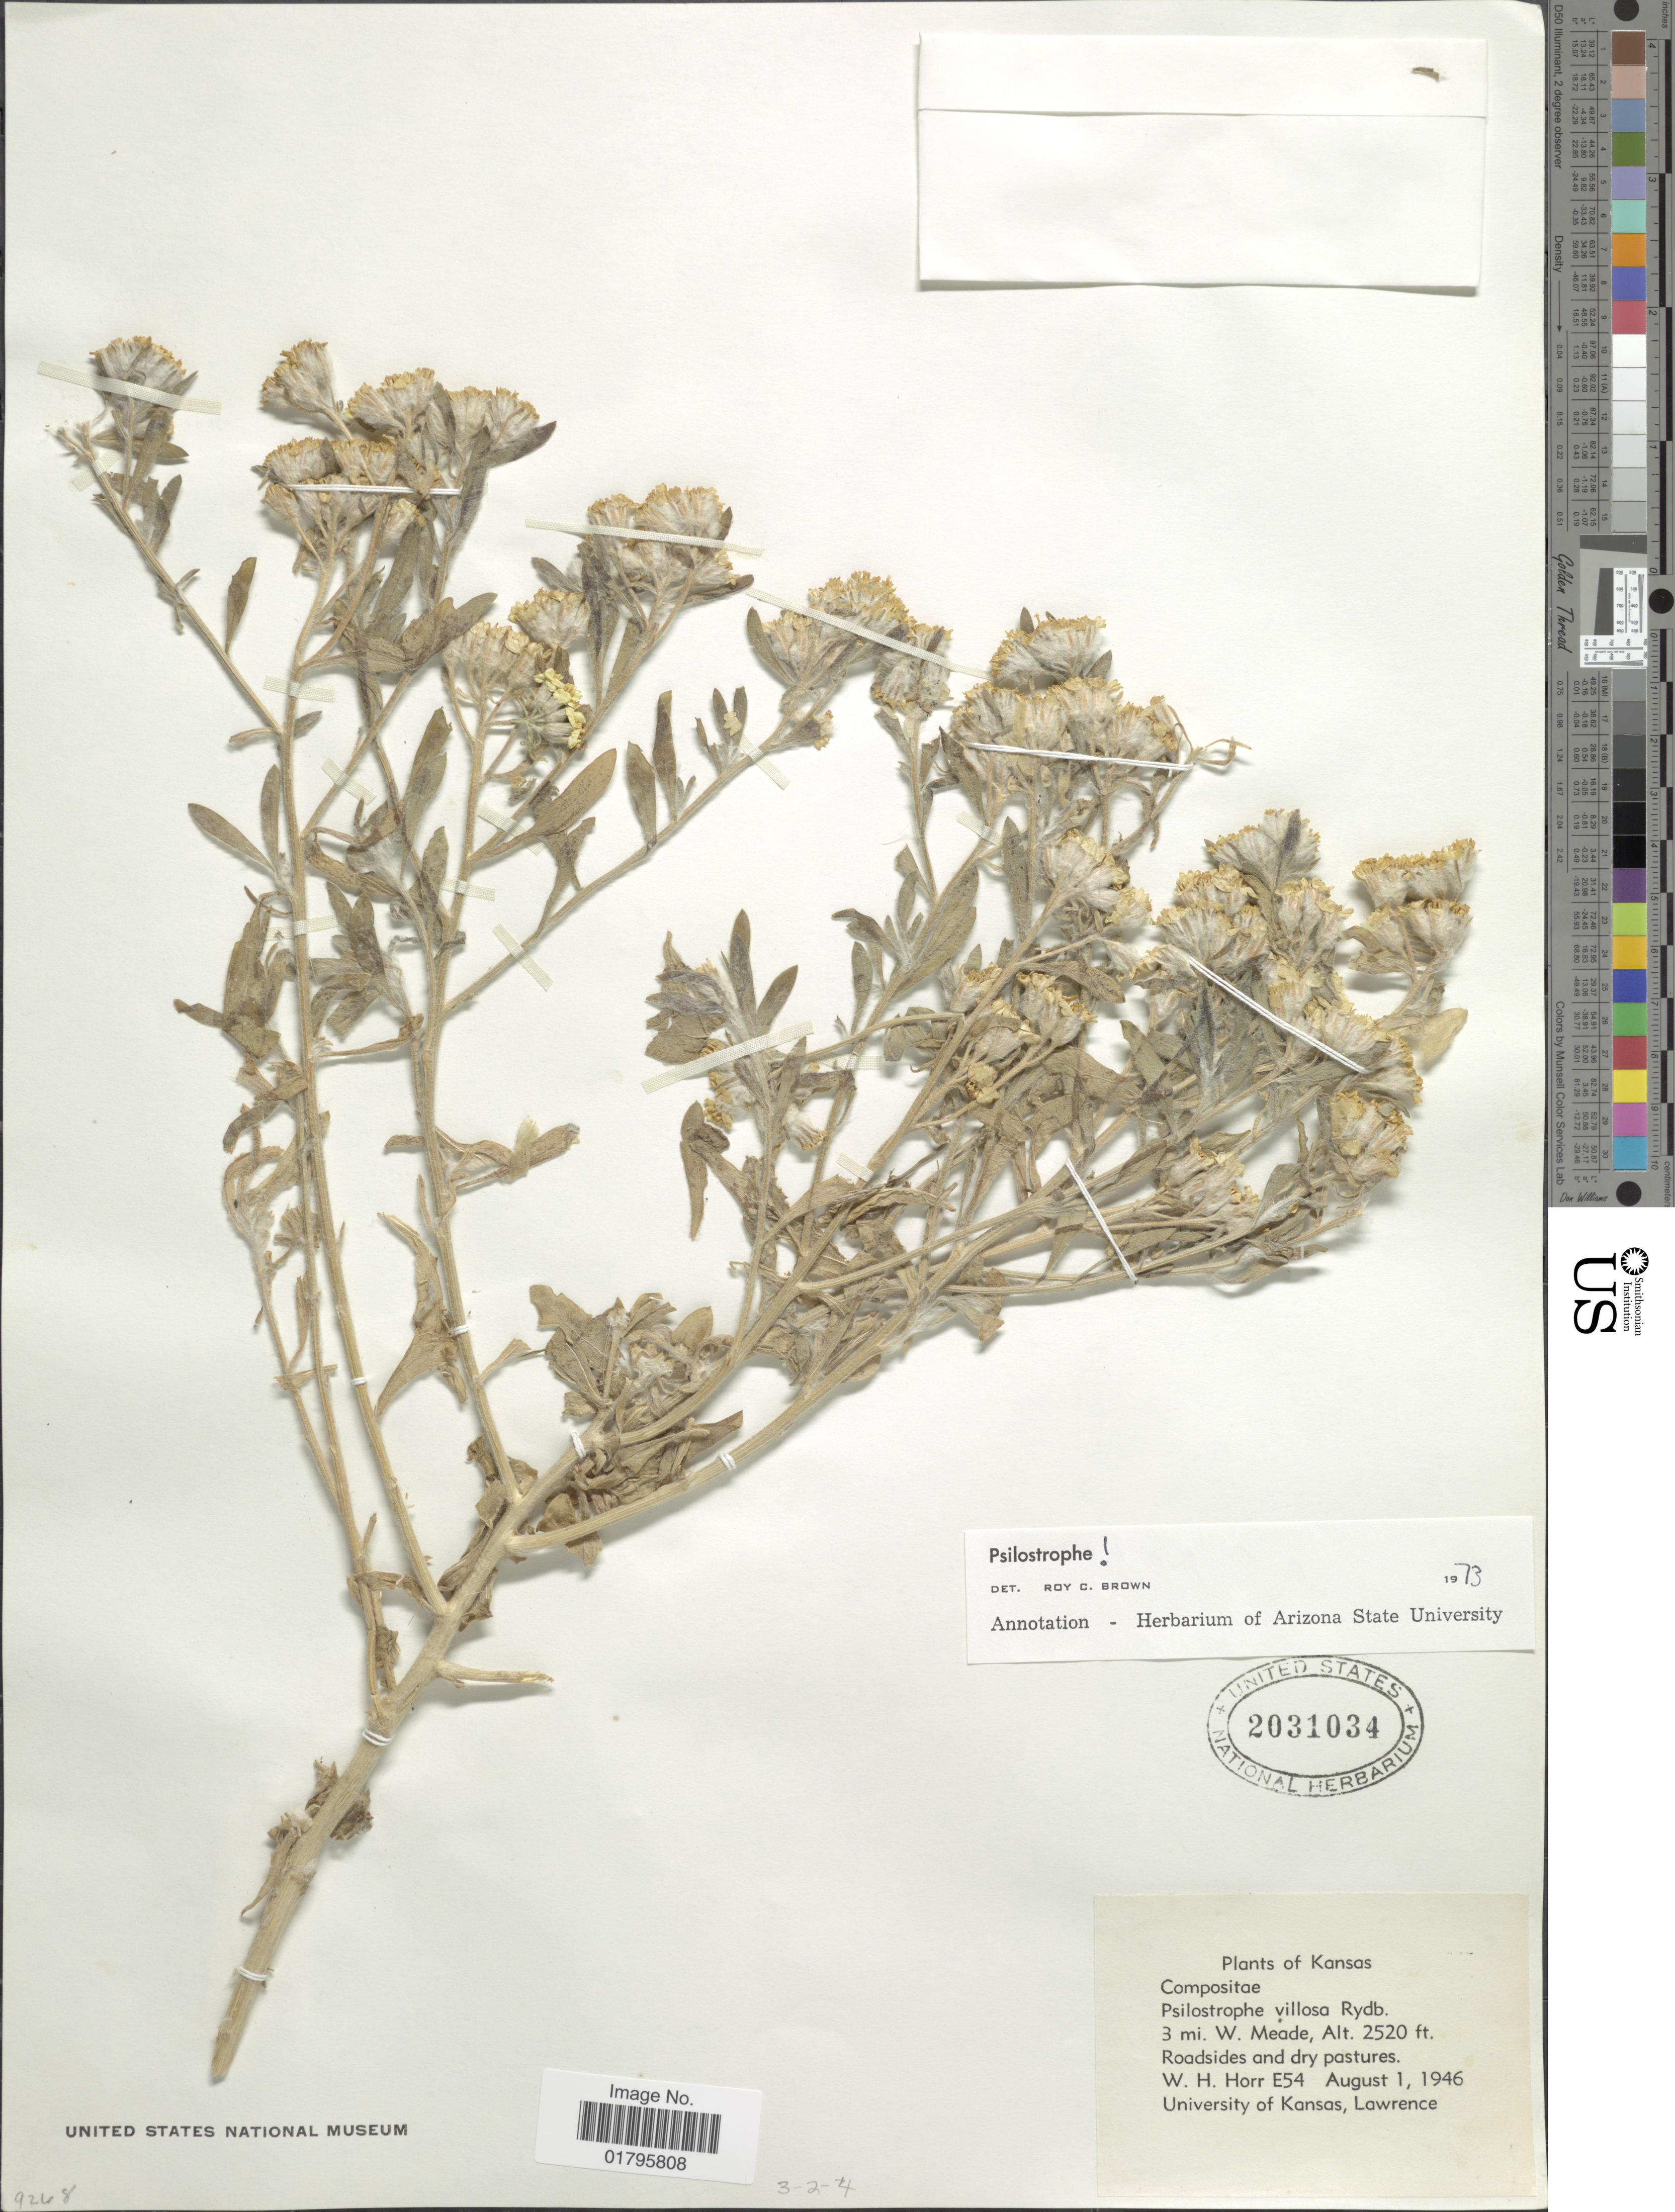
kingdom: Plantae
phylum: Tracheophyta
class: Magnoliopsida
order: Asterales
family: Asteraceae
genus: Psilostrophe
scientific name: Psilostrophe villosa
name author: Rydb. ex Britton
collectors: W. H. Horr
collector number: E54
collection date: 1946-08-01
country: United States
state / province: Kansas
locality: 3 mi. W. Meade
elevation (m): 768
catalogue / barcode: US 2031034